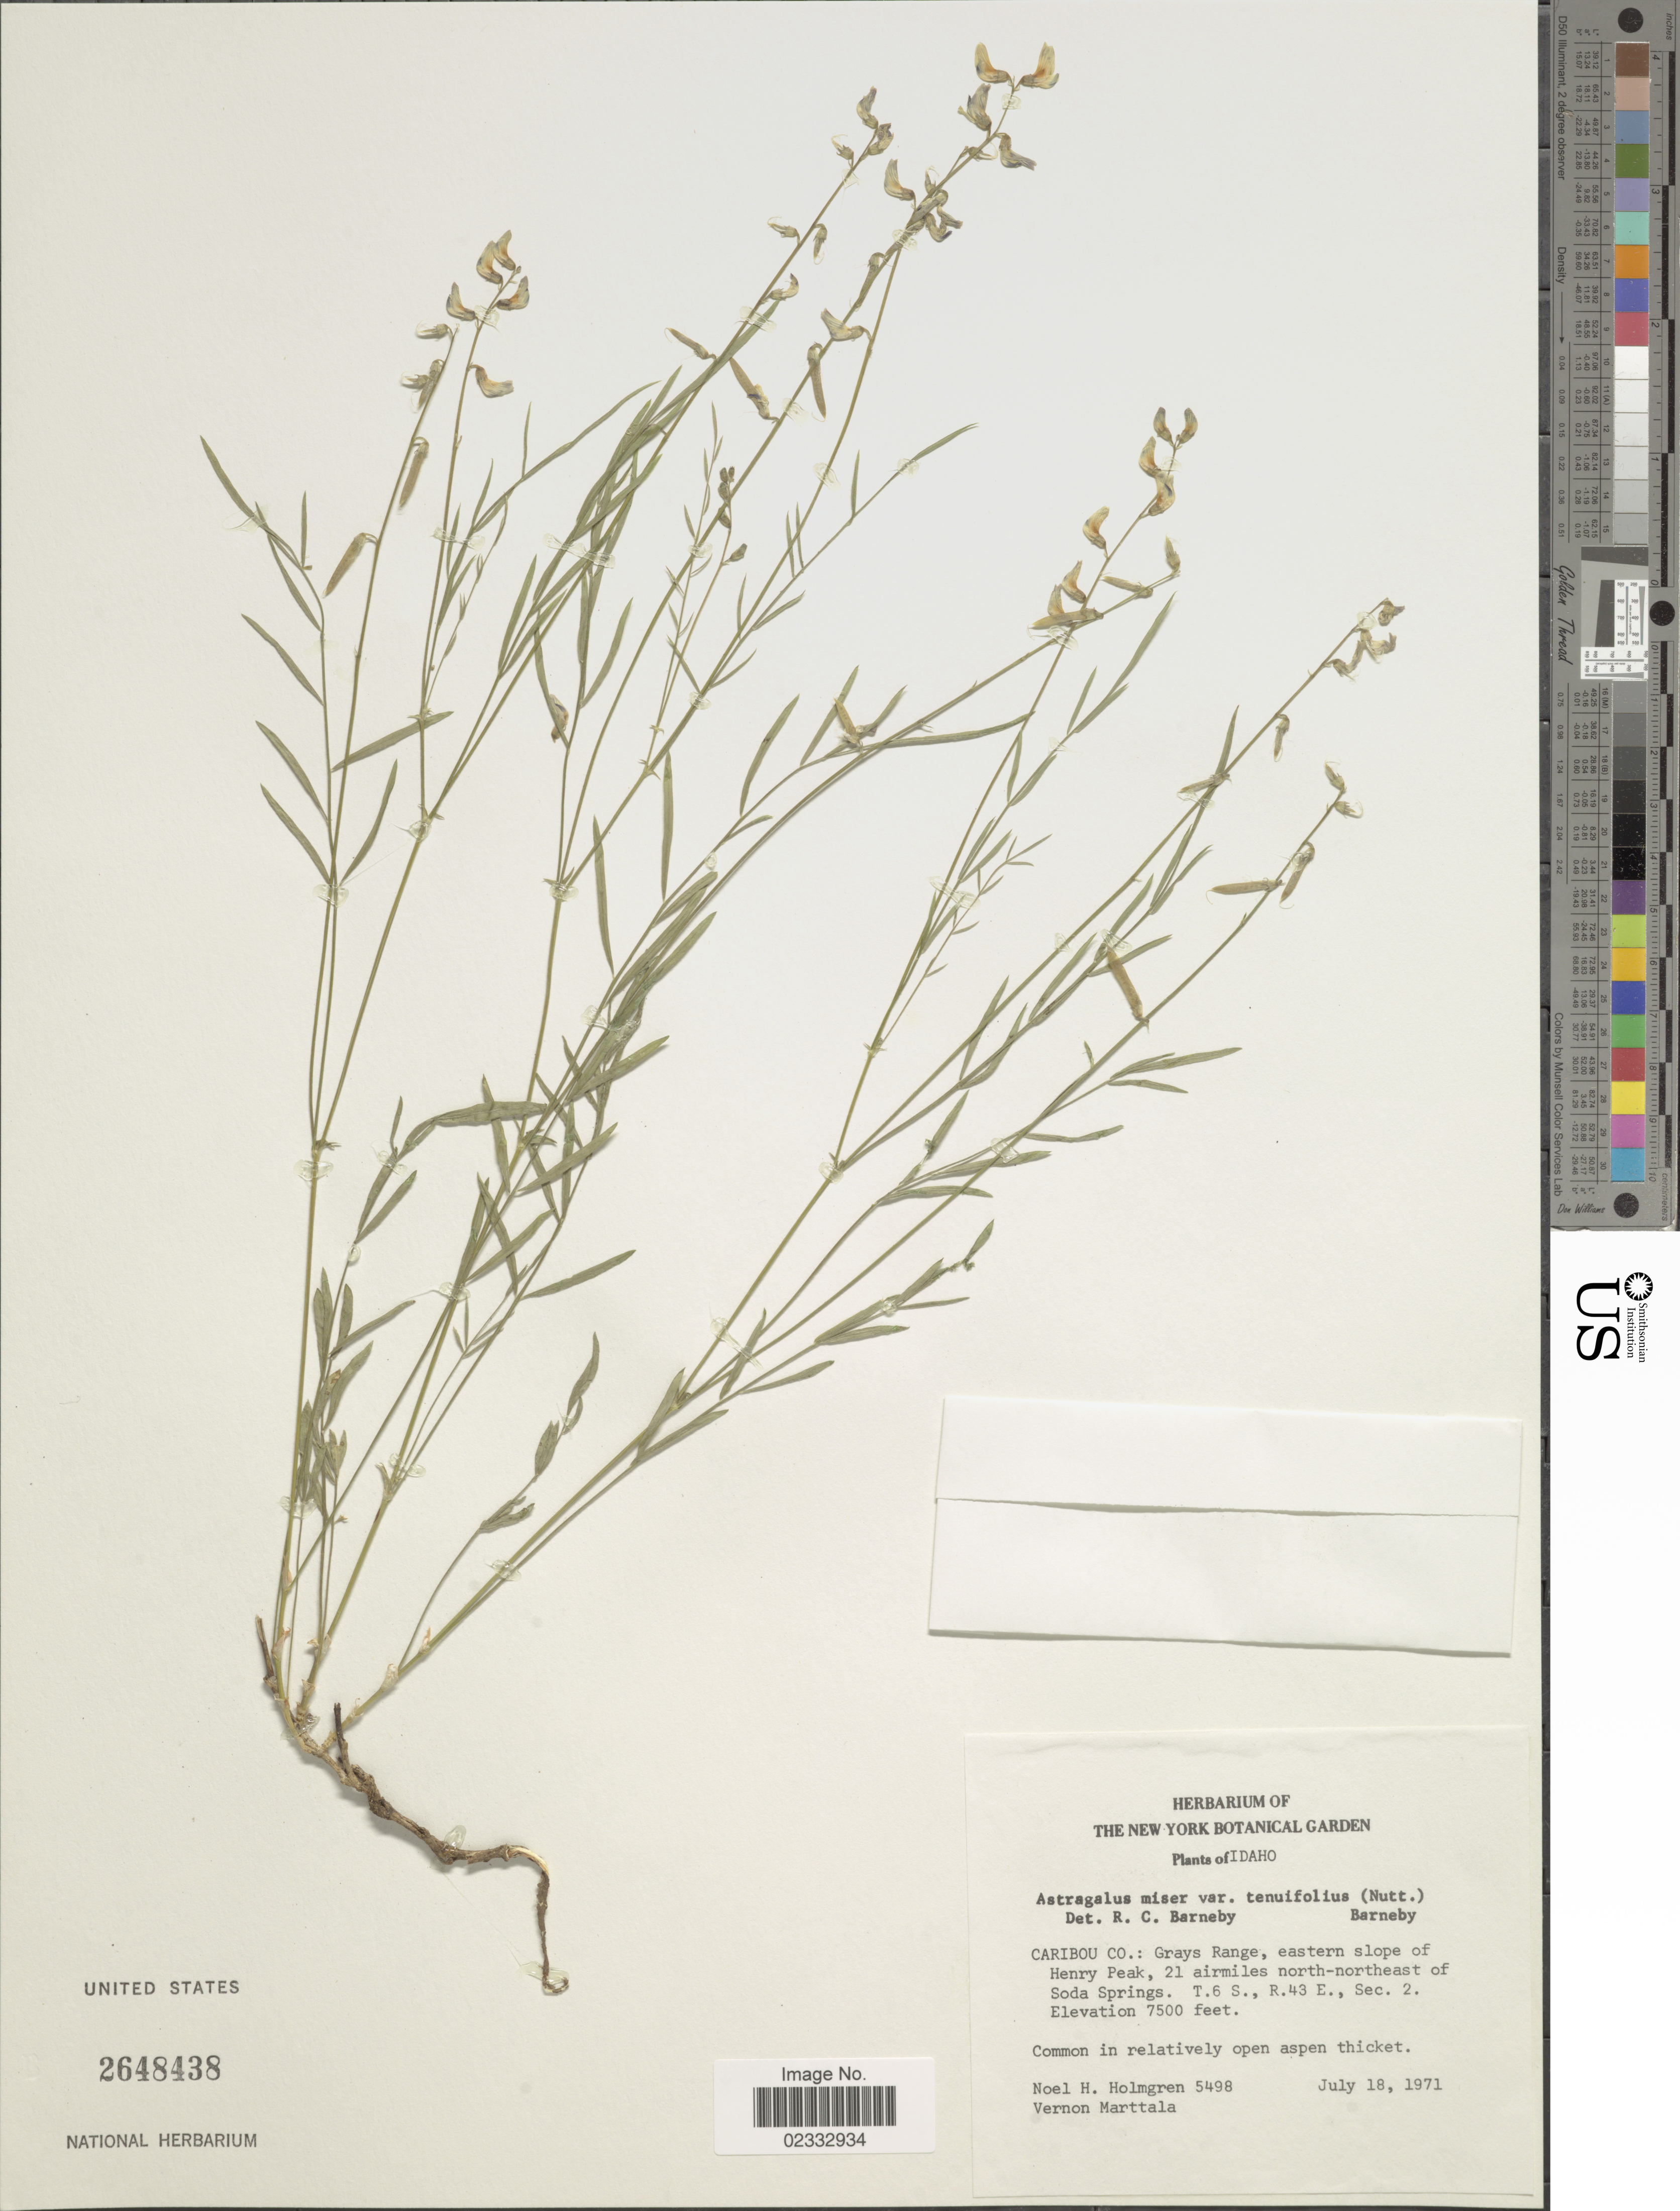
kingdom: Plantae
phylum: Tracheophyta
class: Magnoliopsida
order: Fabales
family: Fabaceae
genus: Astragalus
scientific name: Astragalus miser var. tenuifolius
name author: (Nutt.) Barneby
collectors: N. H. Holmgren & V. Marttala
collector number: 5498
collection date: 1971-07-18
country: United States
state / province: Idaho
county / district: Caribou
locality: Grays Range, eastern slope of Henry Peak, 21 airmiles north-northeast of Soda Springs. T.6 S., R. 43 EW., Sec. 2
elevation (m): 2286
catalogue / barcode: US 2648438